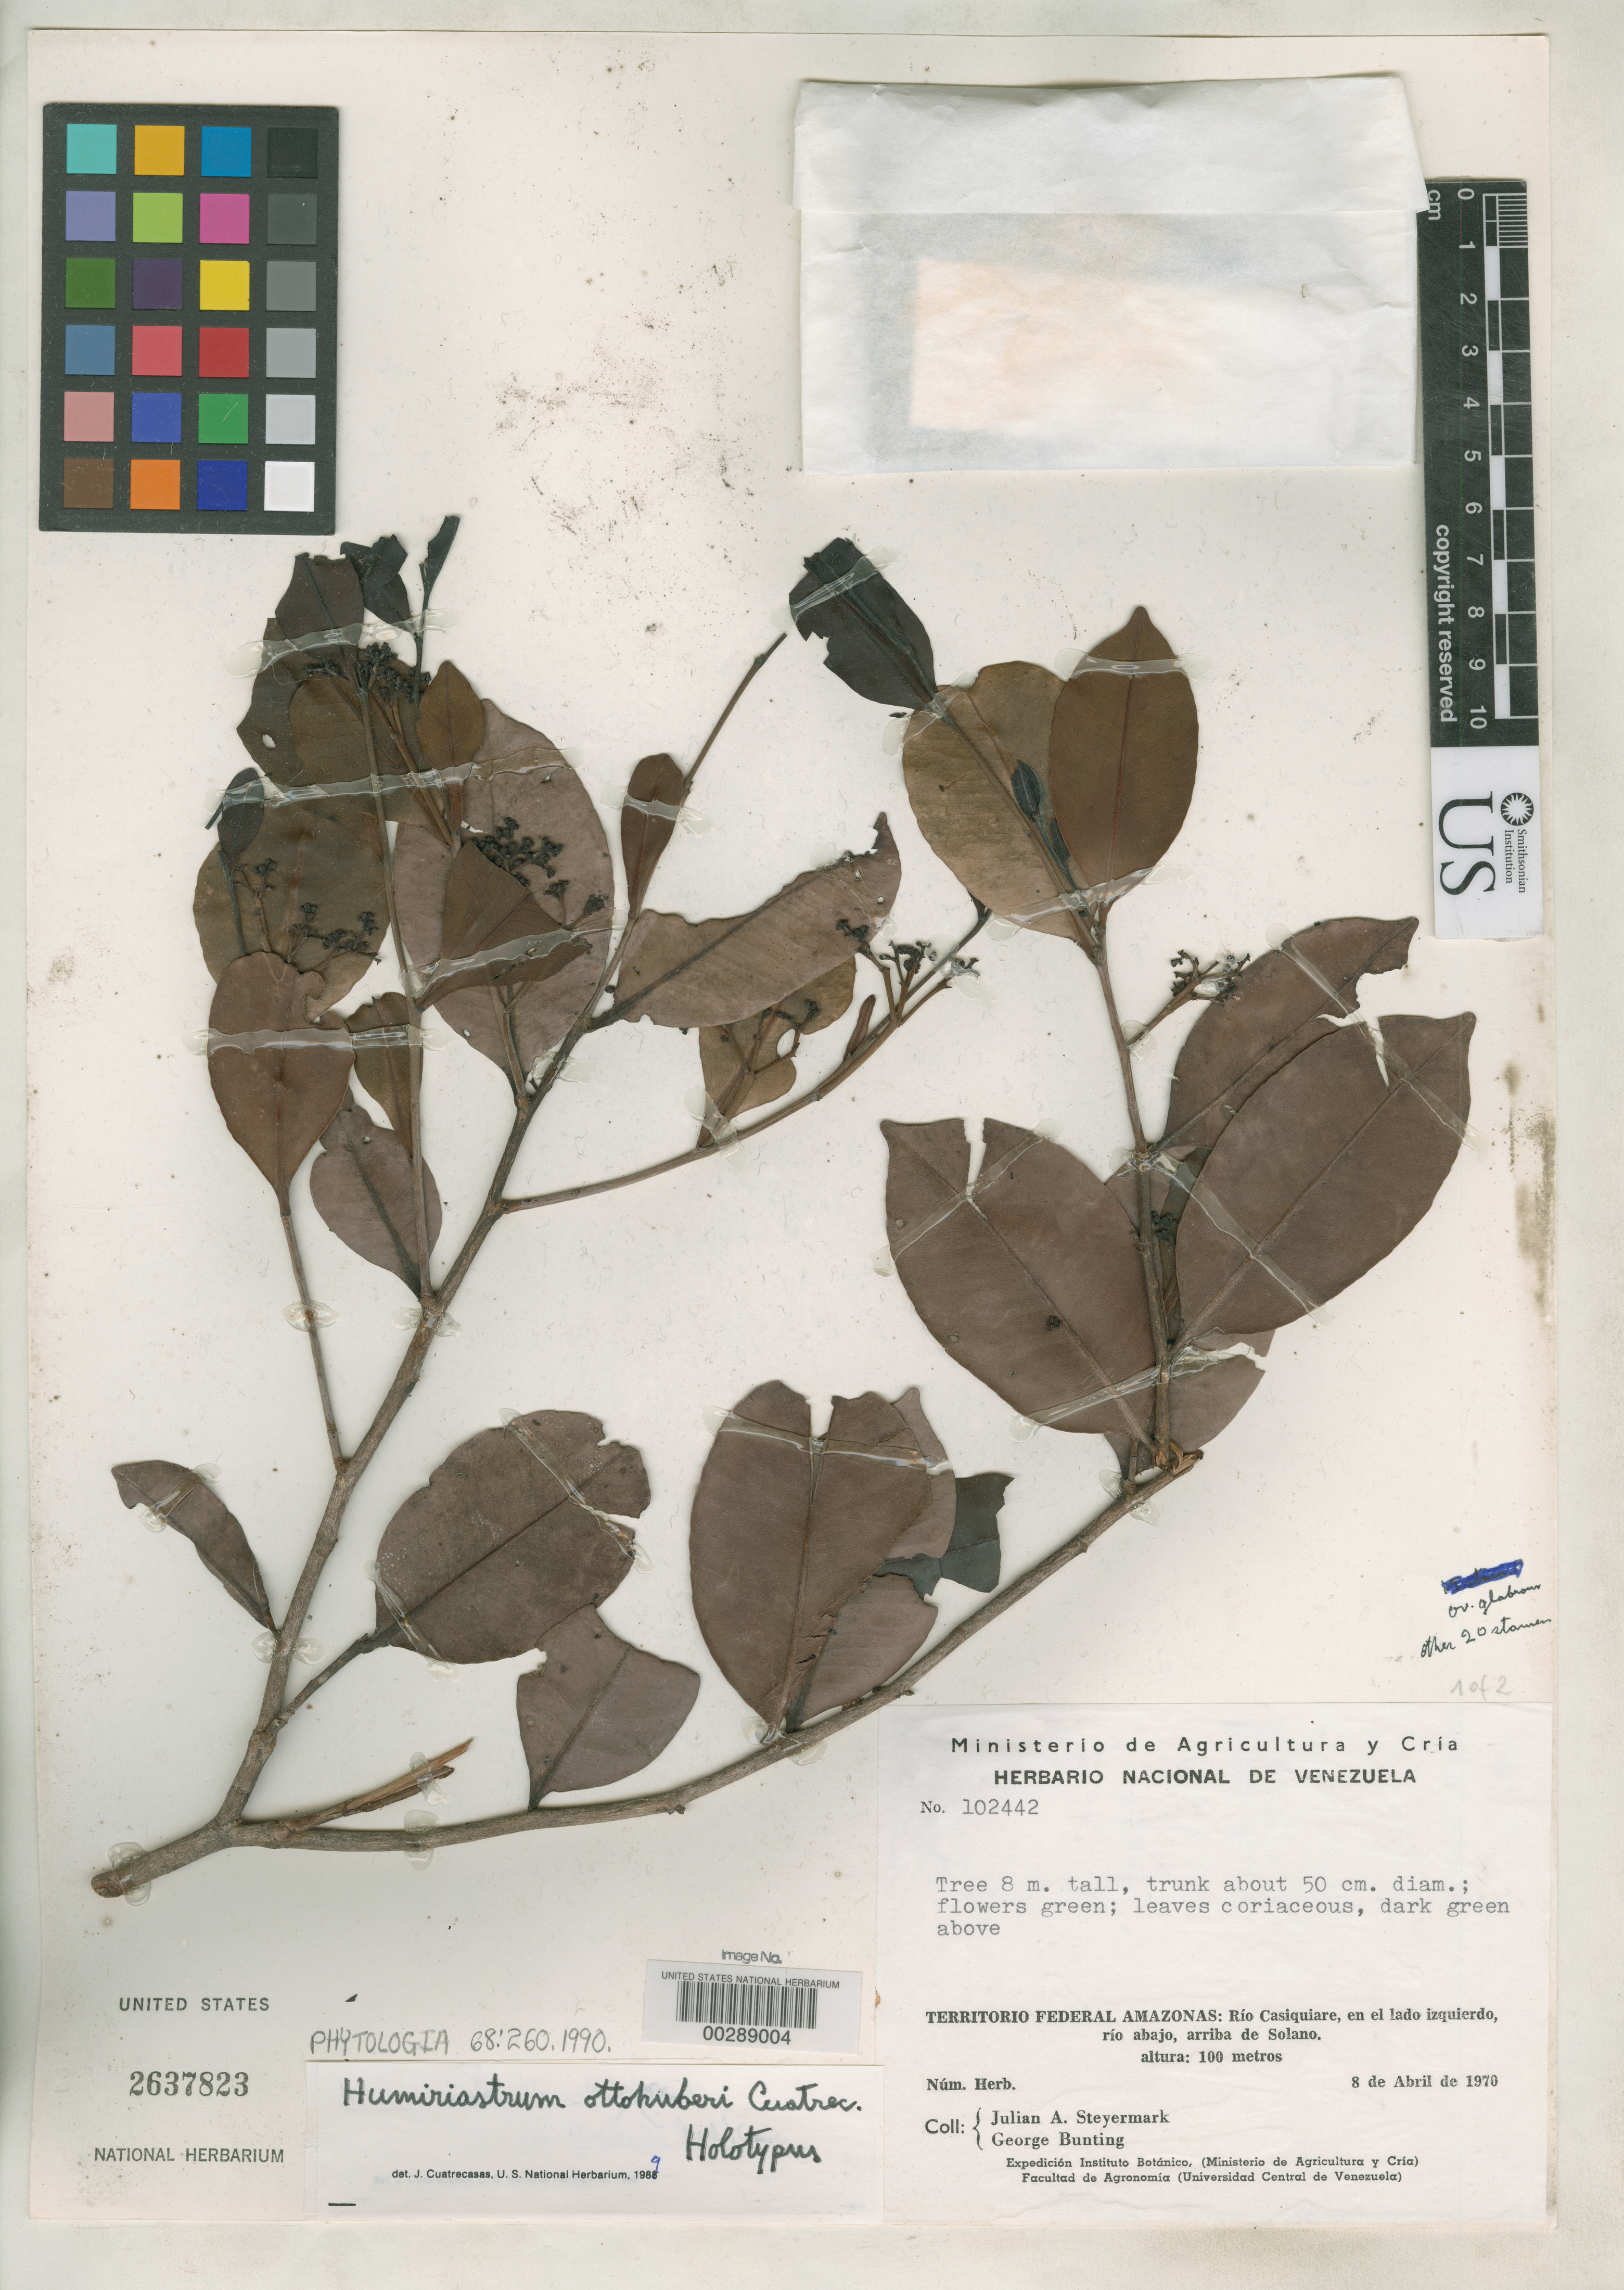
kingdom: Plantae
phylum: Tracheophyta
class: Magnoliopsida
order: Malpighiales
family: Humiriaceae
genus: Humiriastrum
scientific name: Humiriastrum ottohuberi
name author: Cuatrec.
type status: Holotype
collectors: J. Steyermark & G. S. Bunting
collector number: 102442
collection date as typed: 08 Apr 1970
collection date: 1970-04-08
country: Venezuela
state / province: Amazonas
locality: Rio Casiquiare, left side, below river, above Solano.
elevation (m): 100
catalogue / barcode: US 2637823